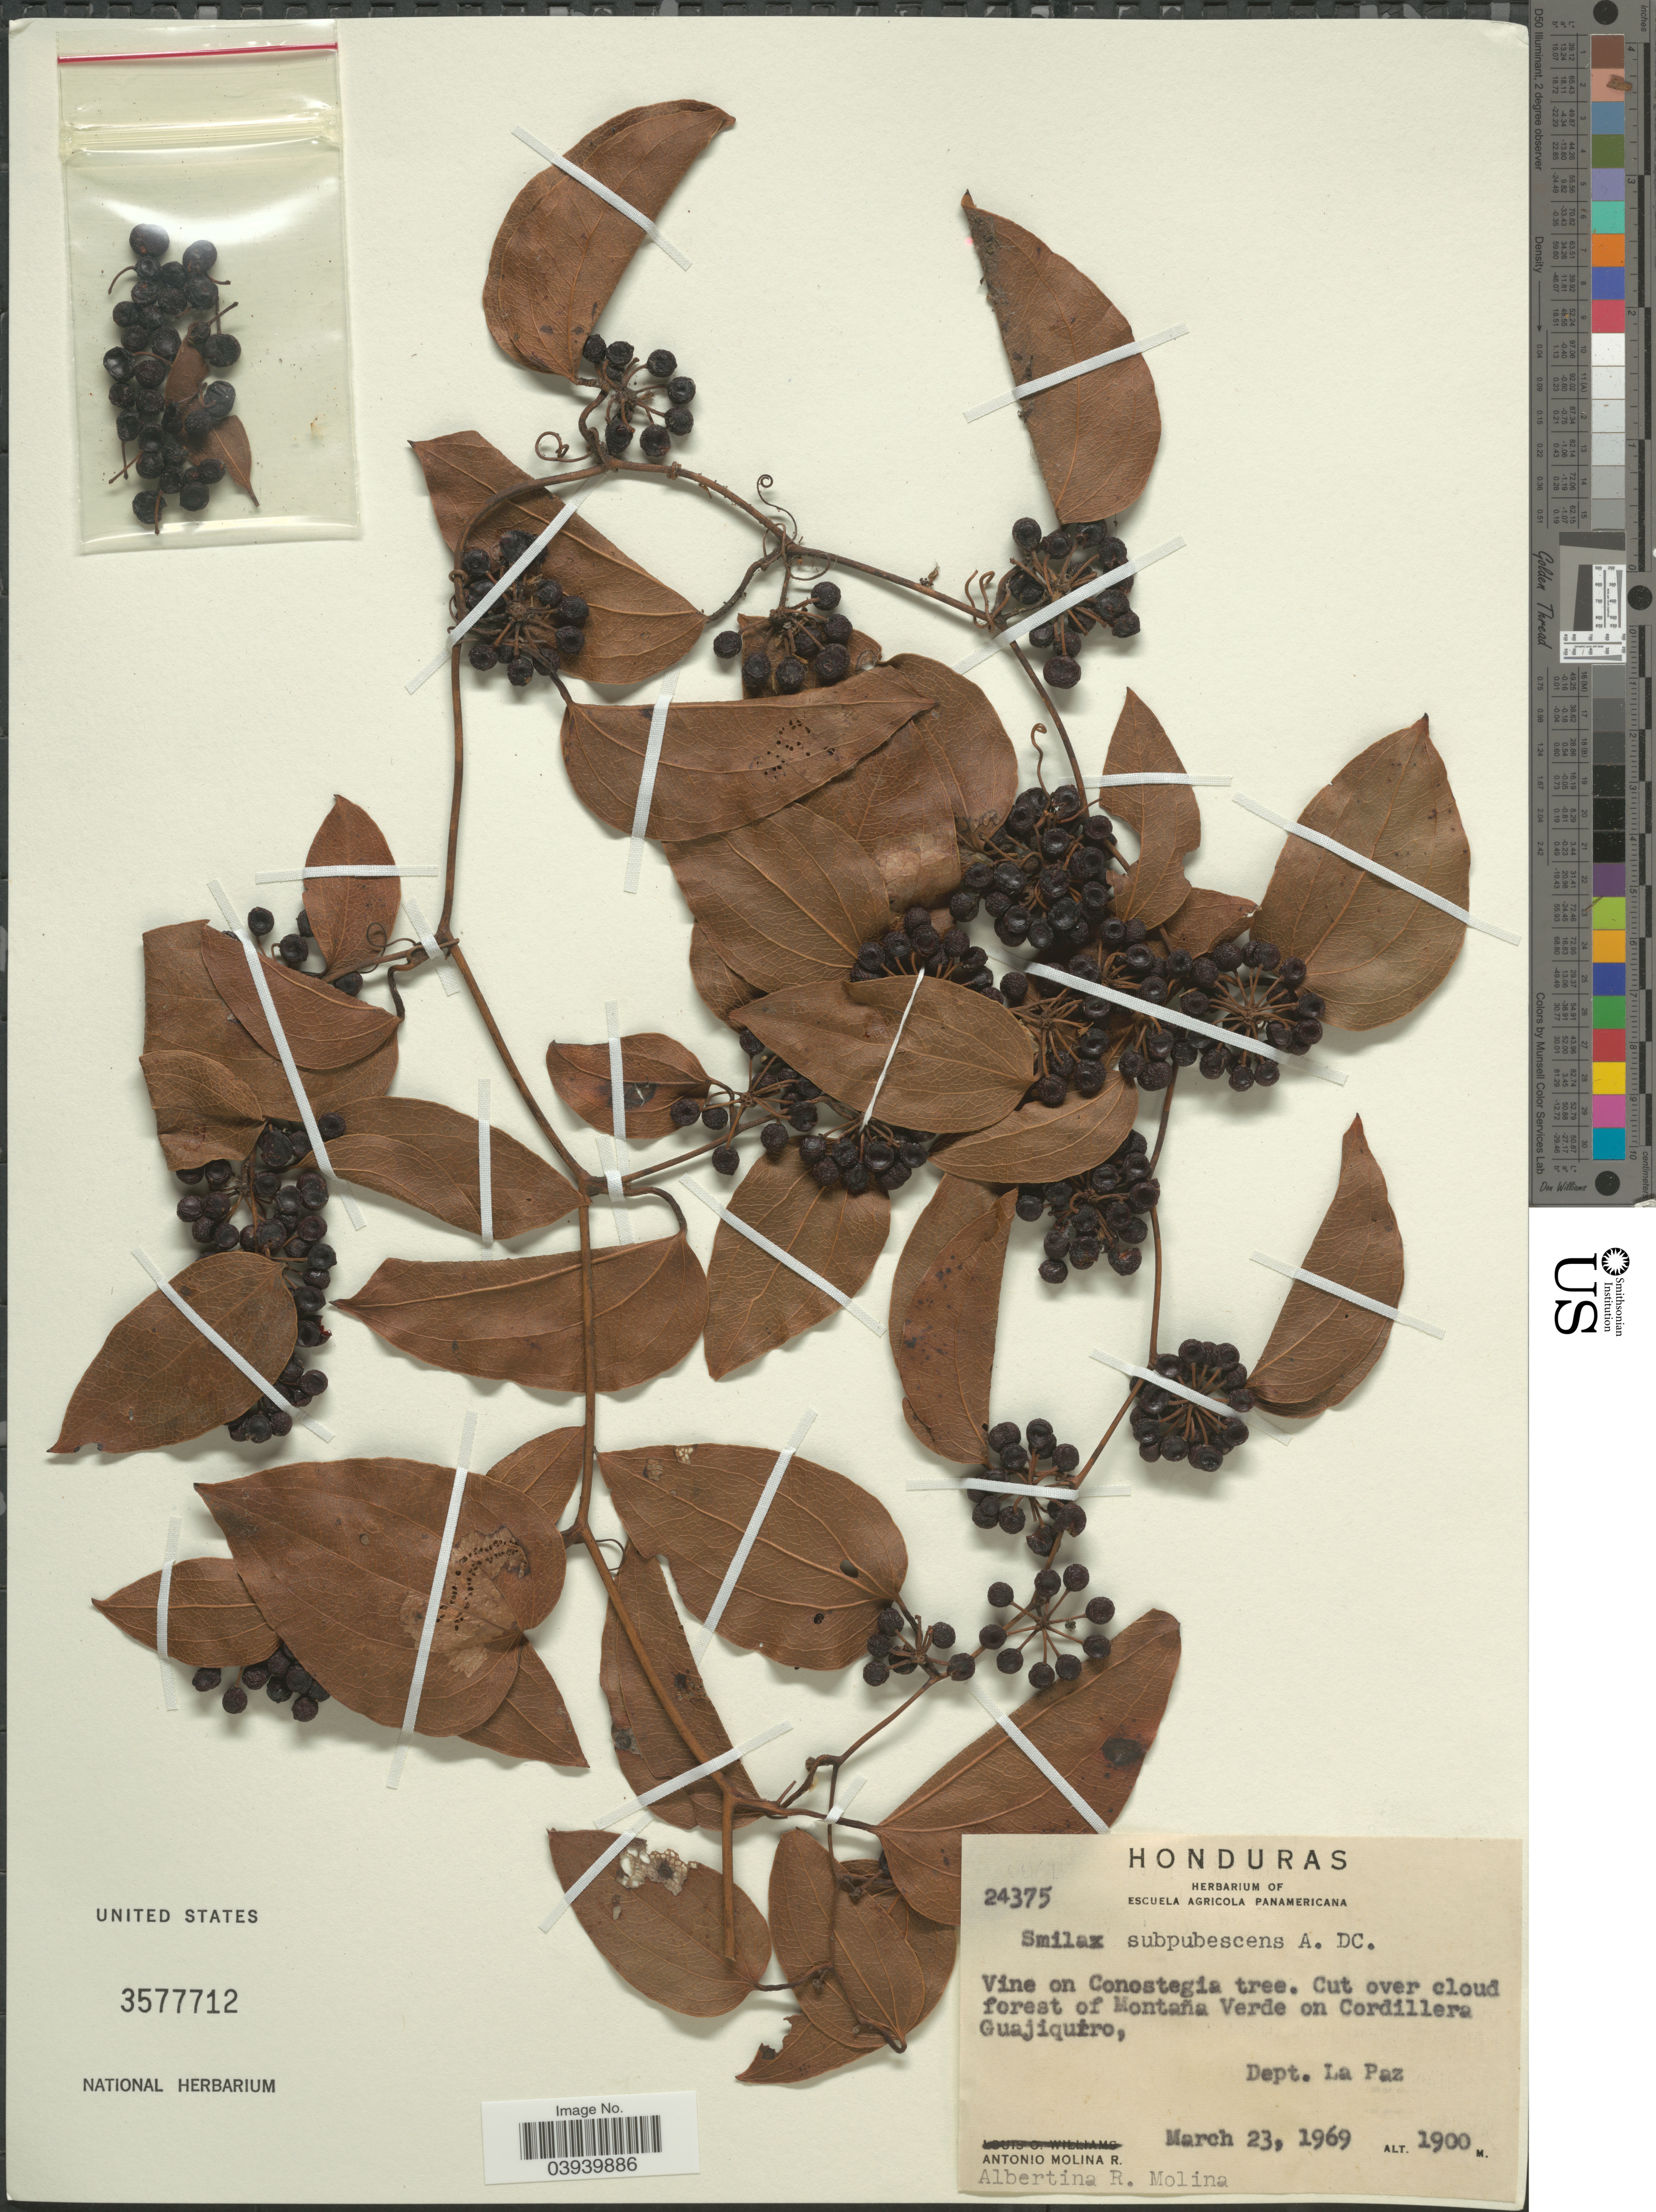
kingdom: Plantae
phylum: Tracheophyta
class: Liliopsida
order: Liliales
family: Smilacaceae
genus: Smilax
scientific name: Smilax subpubescens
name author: A. DC.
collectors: A. Molina R. & A. R. Molina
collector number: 24375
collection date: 1969-03-23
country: Honduras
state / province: La Paz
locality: Cut over cloud forest of Montaña Verde on Cordillera Guajiquiro, Dept. La Paz.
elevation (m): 1900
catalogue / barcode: US 3577712